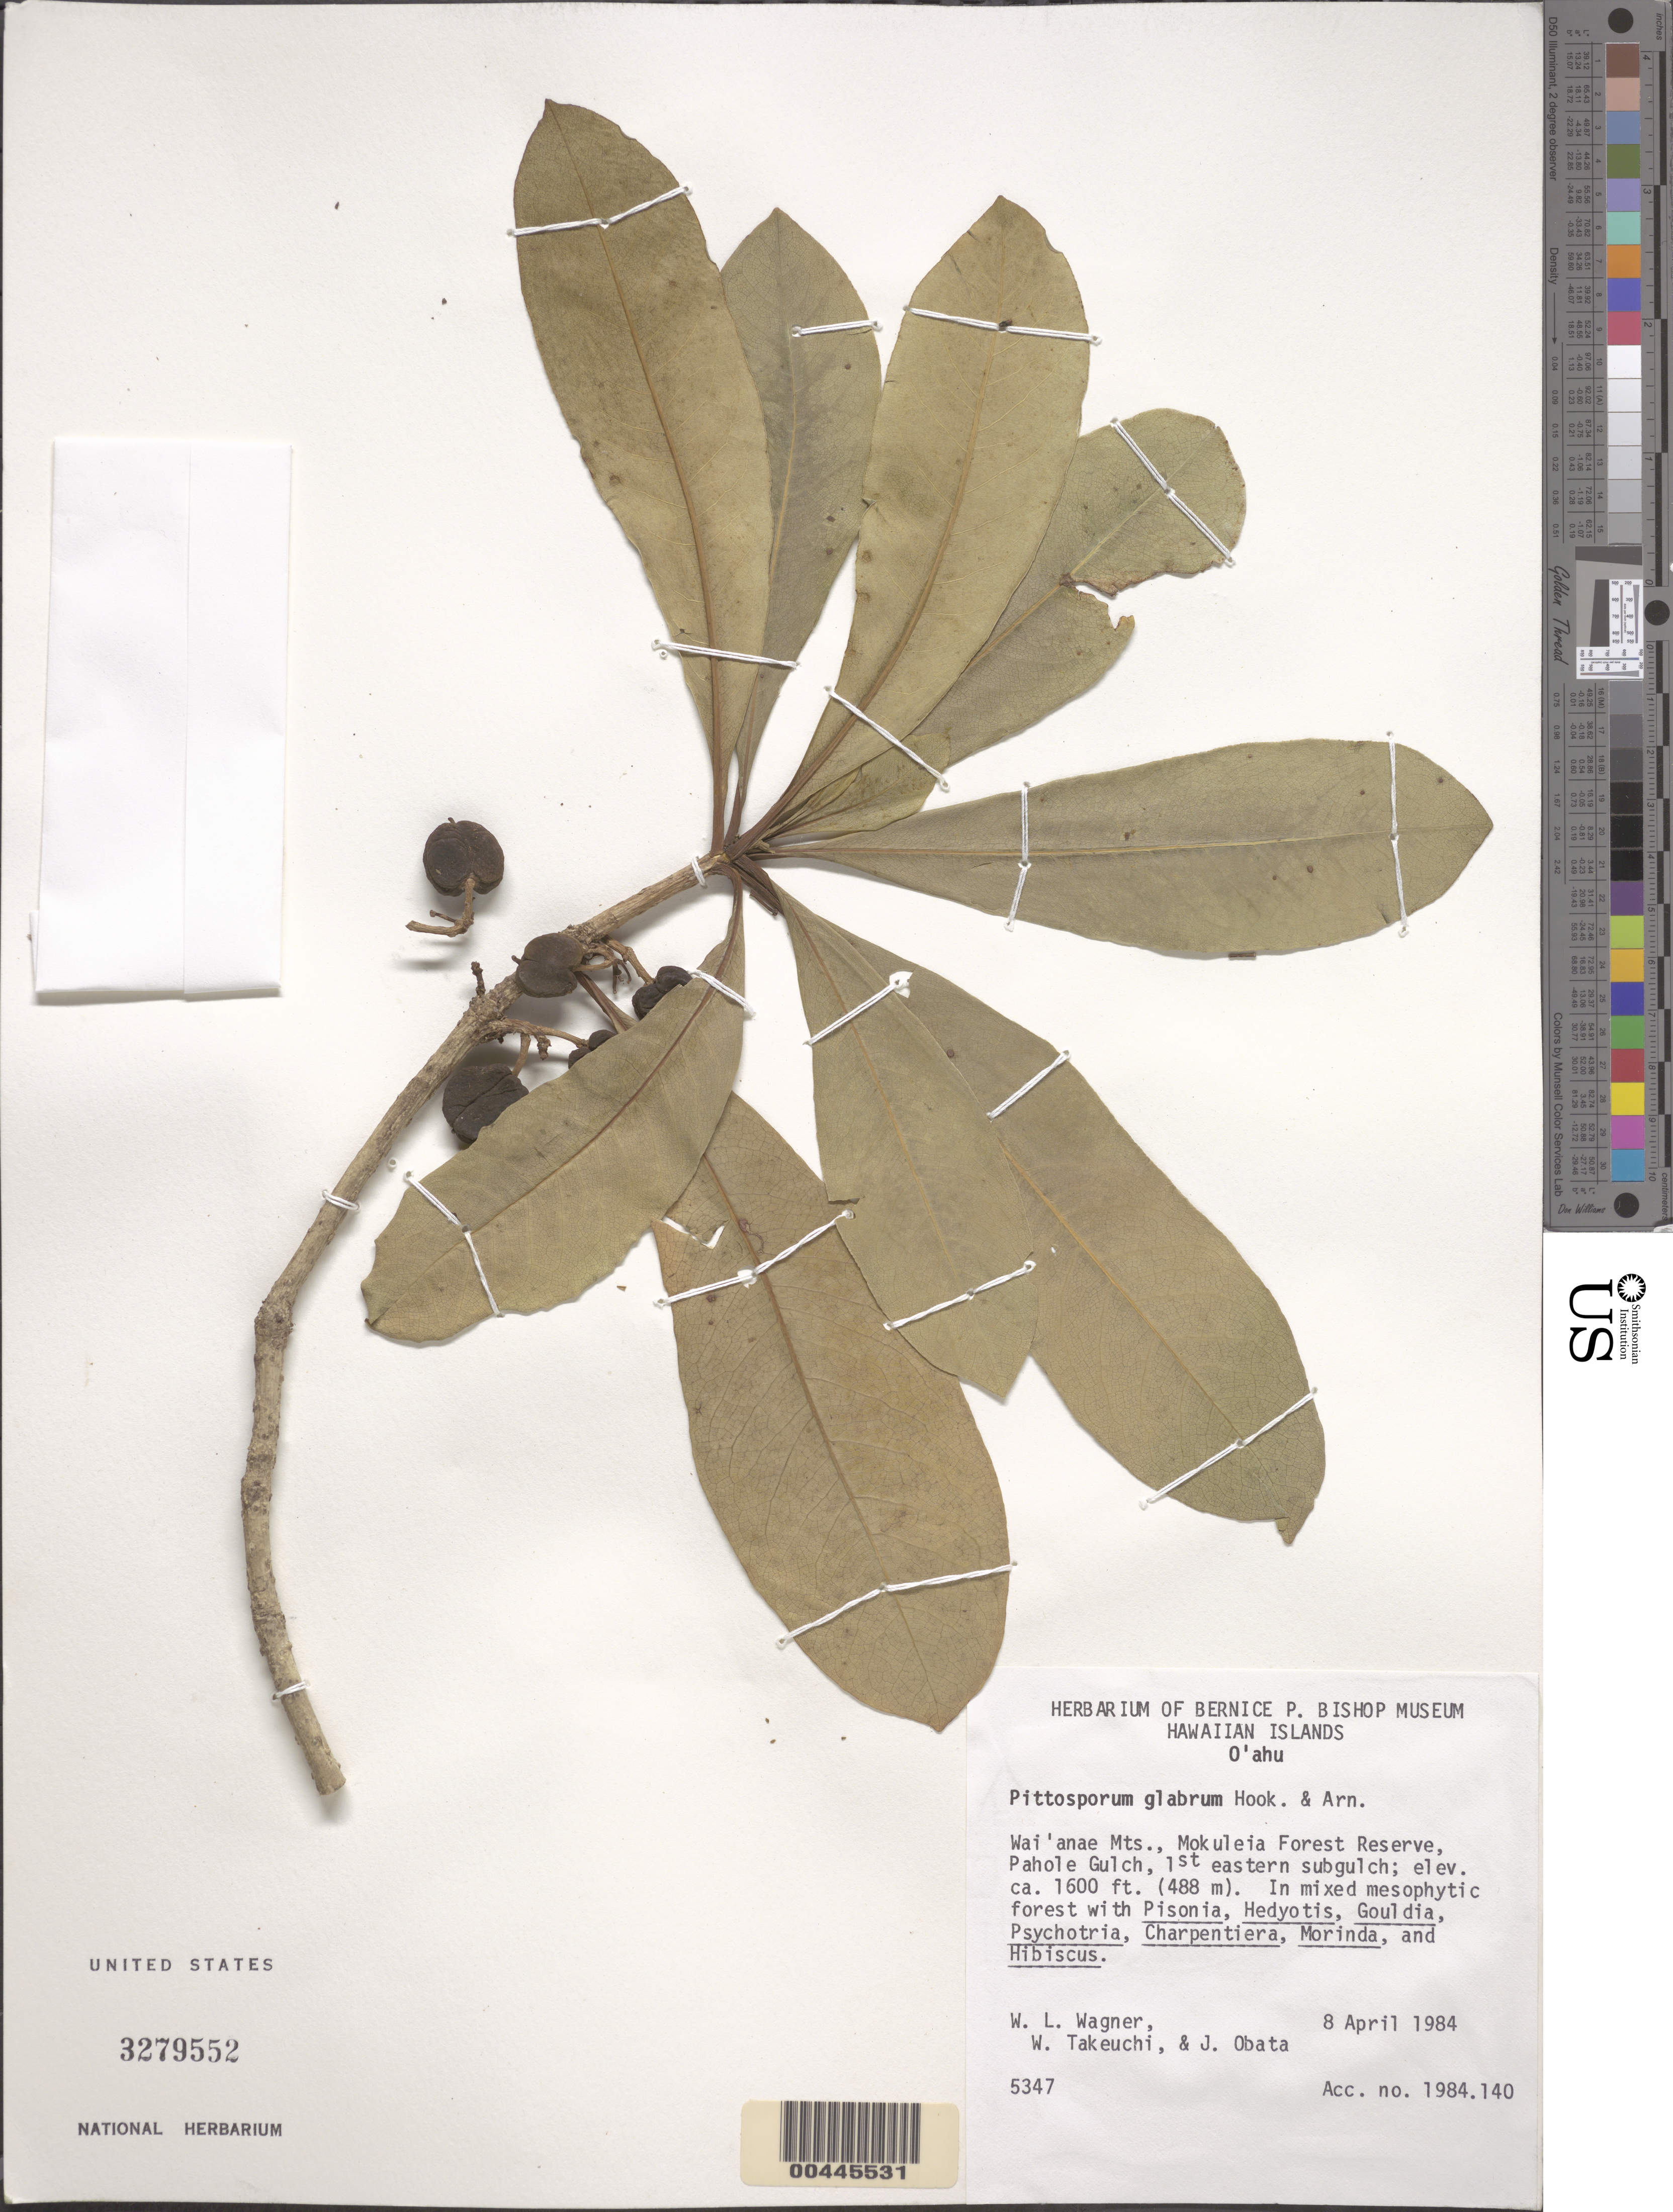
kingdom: Plantae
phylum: Tracheophyta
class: Magnoliopsida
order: Apiales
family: Pittosporaceae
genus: Pittosporum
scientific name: Pittosporum glabrum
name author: Hook. & Arn.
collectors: W. L. Wagner, W. N. Takeuchi & J. Obata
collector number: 5347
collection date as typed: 8 Apr 1984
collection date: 1984-04-08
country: United States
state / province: Hawaii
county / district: Honolulu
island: Oahu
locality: Waianae Mts., Mokuleia Forest Reserve, Pahole Gulch, 1st eastern subgulch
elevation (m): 488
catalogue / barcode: US 3279552